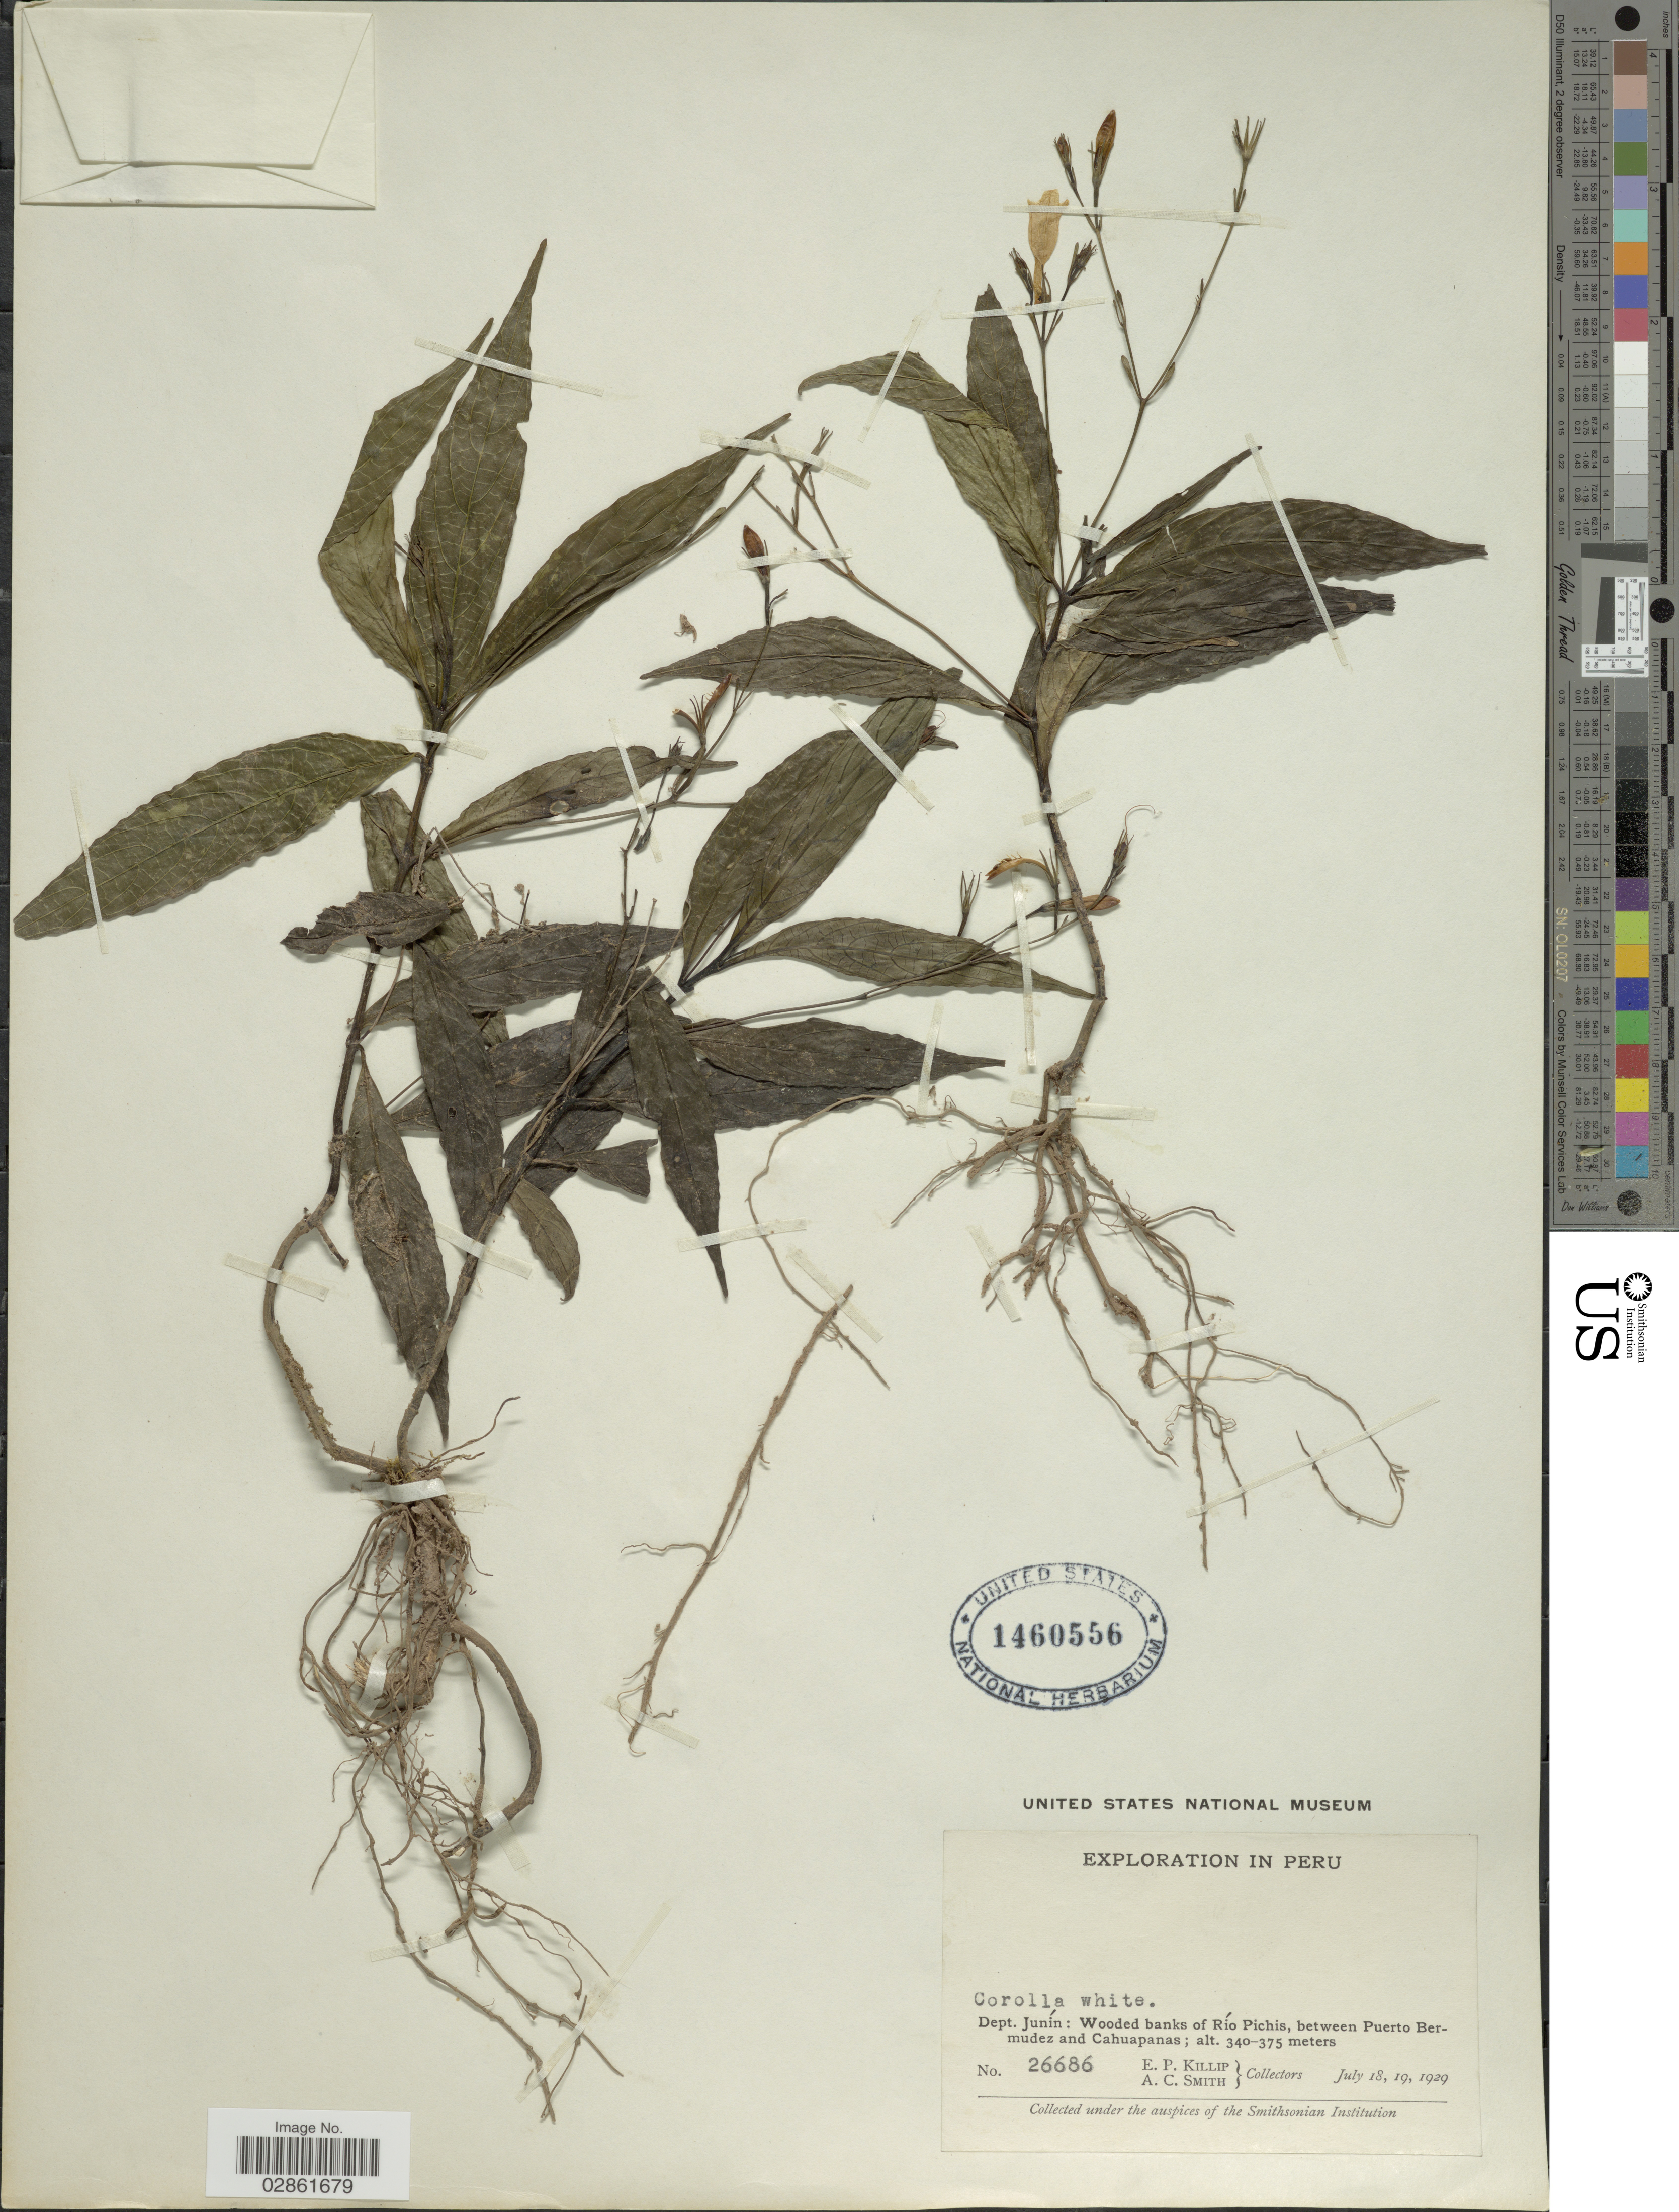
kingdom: Plantae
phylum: Tracheophyta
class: Magnoliopsida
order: Lamiales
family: Acanthaceae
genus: Ruellia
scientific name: Ruellia pedunculosa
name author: (Nees) B.D. Jacks. & Hook. f.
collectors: E. P. Killip & A. C. Smith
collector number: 26686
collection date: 1929-07-18/1929-07-19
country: Peru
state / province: Junín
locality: Dept. Junín: Wooded banks of Río Pichis, between Puerto Bermudez and Cahuapanas.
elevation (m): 340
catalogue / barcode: US 1460556